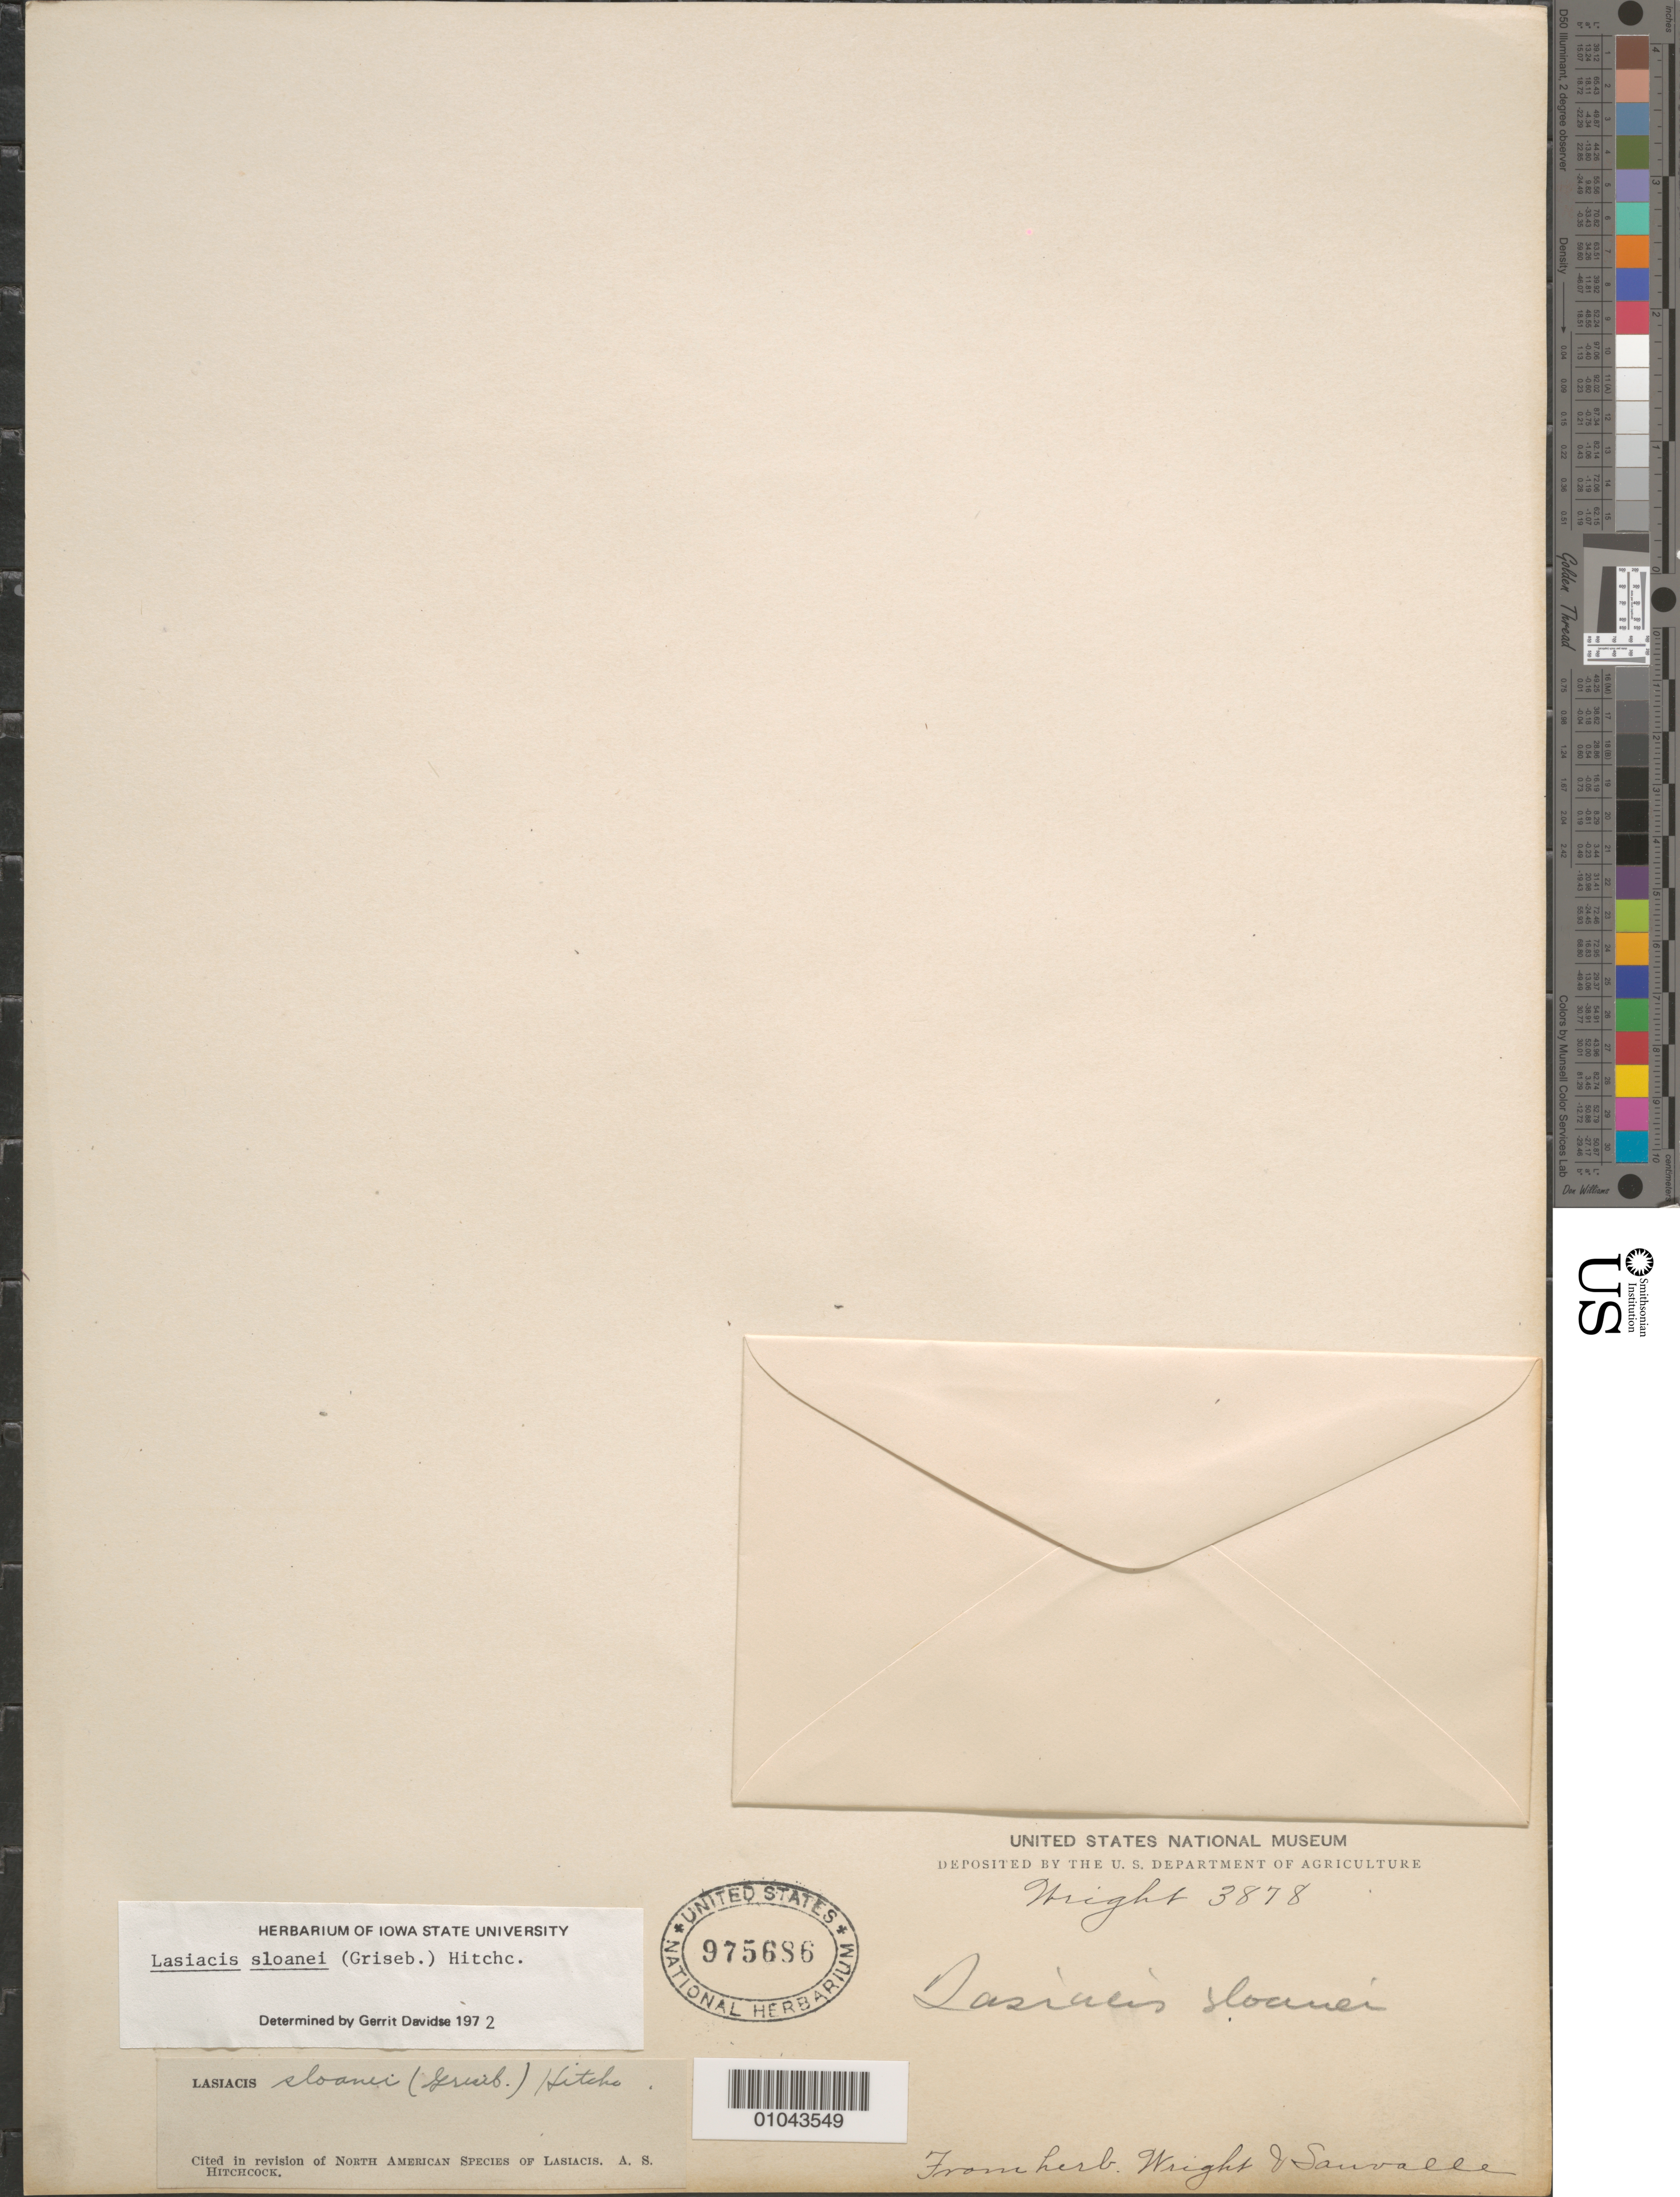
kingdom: Plantae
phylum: Tracheophyta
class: Liliopsida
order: Poales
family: Poaceae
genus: Lasiacis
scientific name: Lasiacis sloanei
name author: (Griseb.) Hitchc.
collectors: C. Wright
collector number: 3878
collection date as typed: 1800 to 1899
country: Cuba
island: Cuba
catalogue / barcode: US 975686